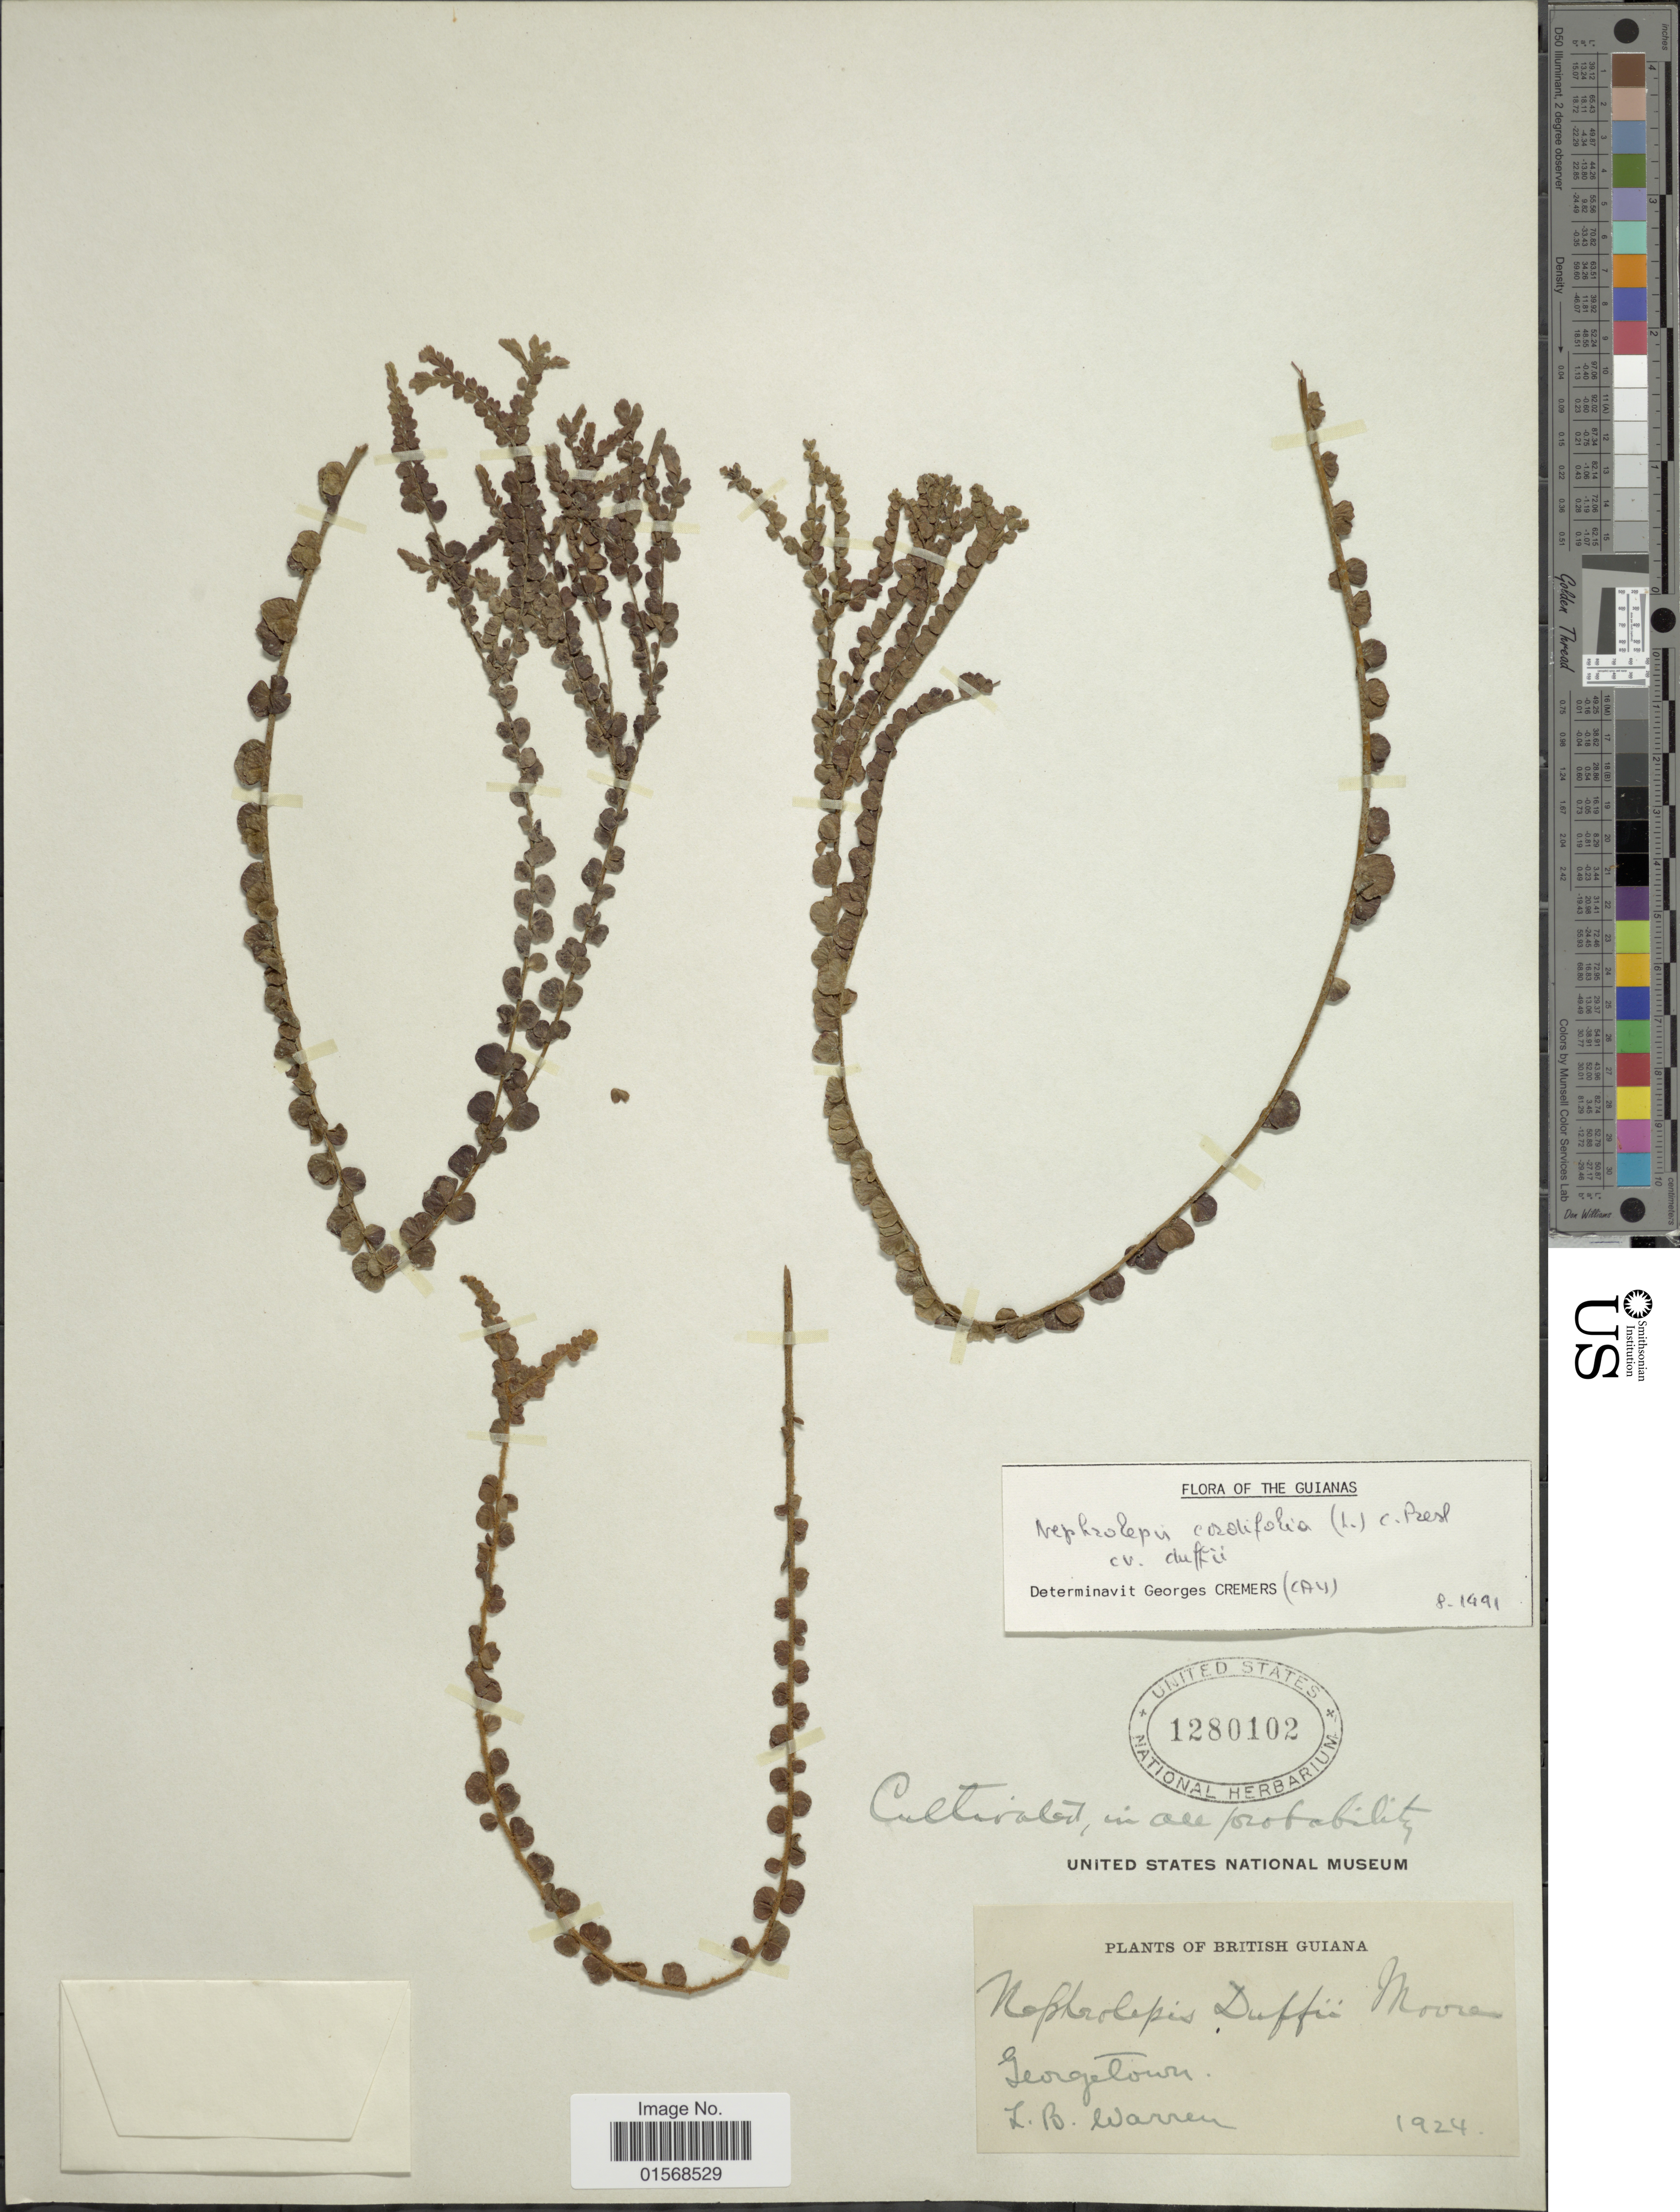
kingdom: Plantae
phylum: Tracheophyta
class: Polypodiopsida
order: Polypodiales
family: Nephrolepidaceae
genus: Nephrolepis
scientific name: Nephrolepis duffii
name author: T. Moore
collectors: L. Warren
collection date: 1924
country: Guyana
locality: Georgetown. British Guiana.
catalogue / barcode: US 1280102